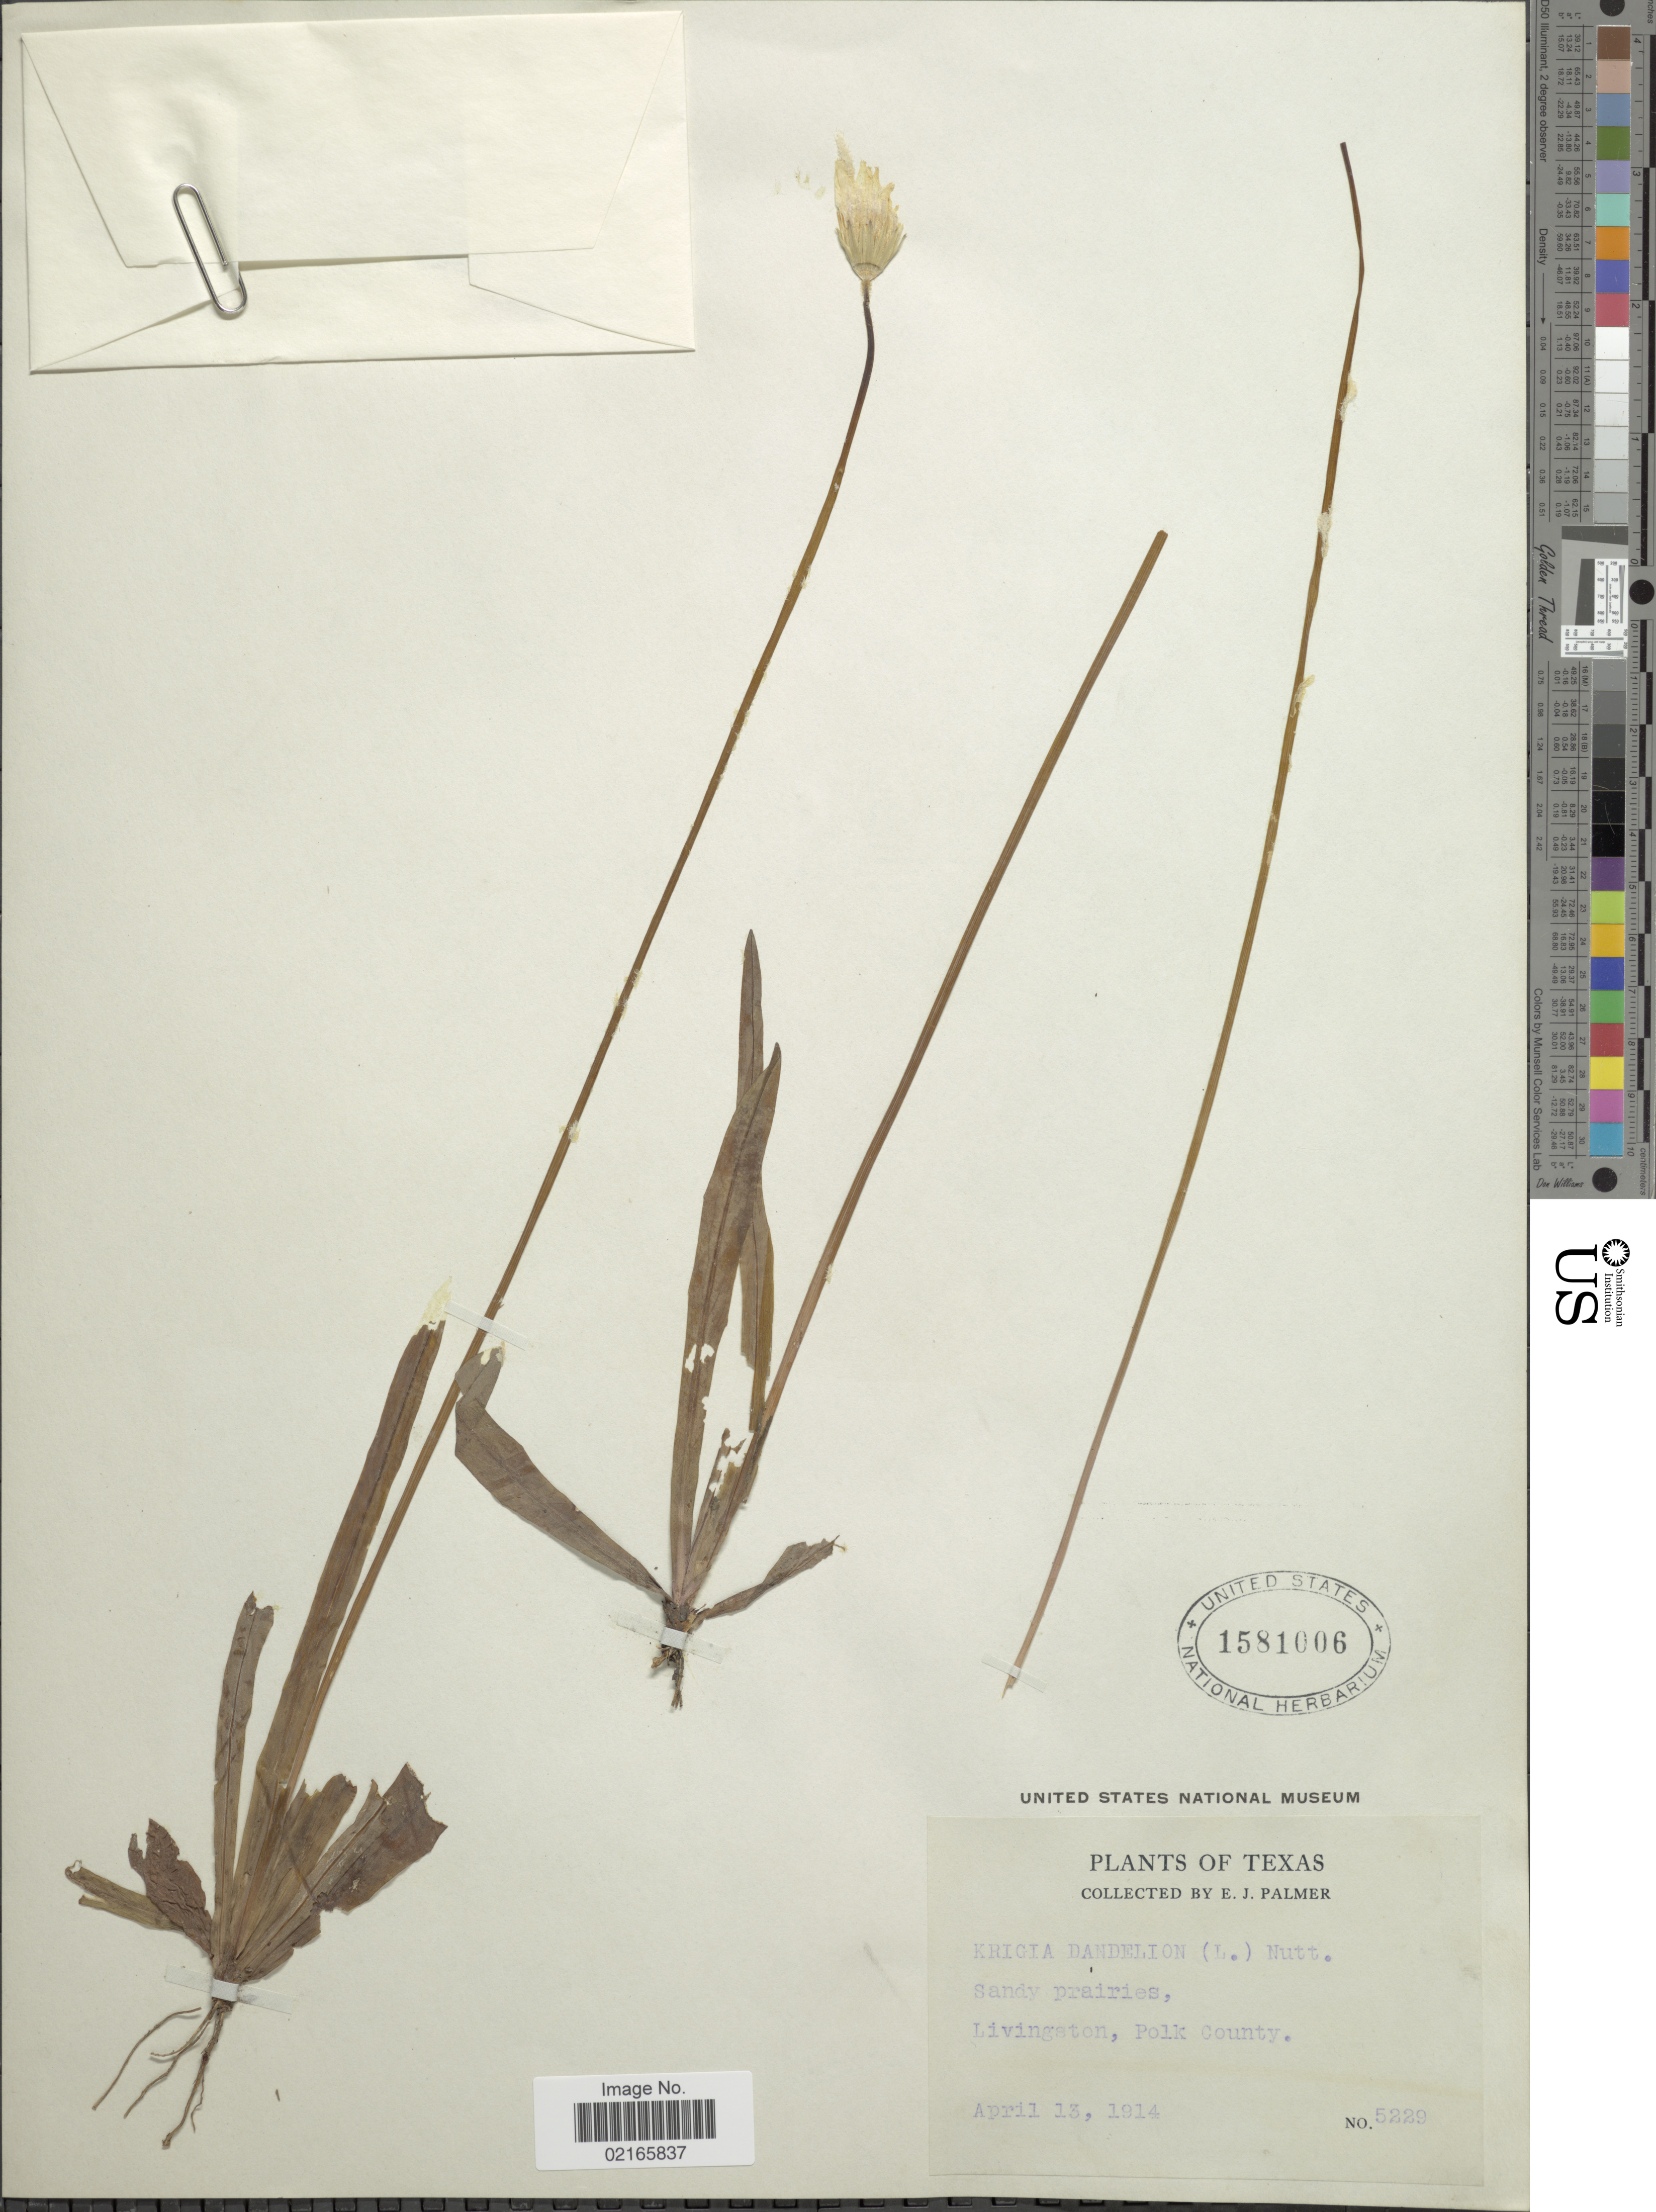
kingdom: Plantae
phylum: Tracheophyta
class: Magnoliopsida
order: Asterales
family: Asteraceae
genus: Krigia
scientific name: Krigia dandelion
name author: (L.) Nutt.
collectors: E. J. Palmer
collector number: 5229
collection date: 1914-04-13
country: United States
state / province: Texas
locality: Sandy prairies, Polk County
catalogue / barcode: US 1591006